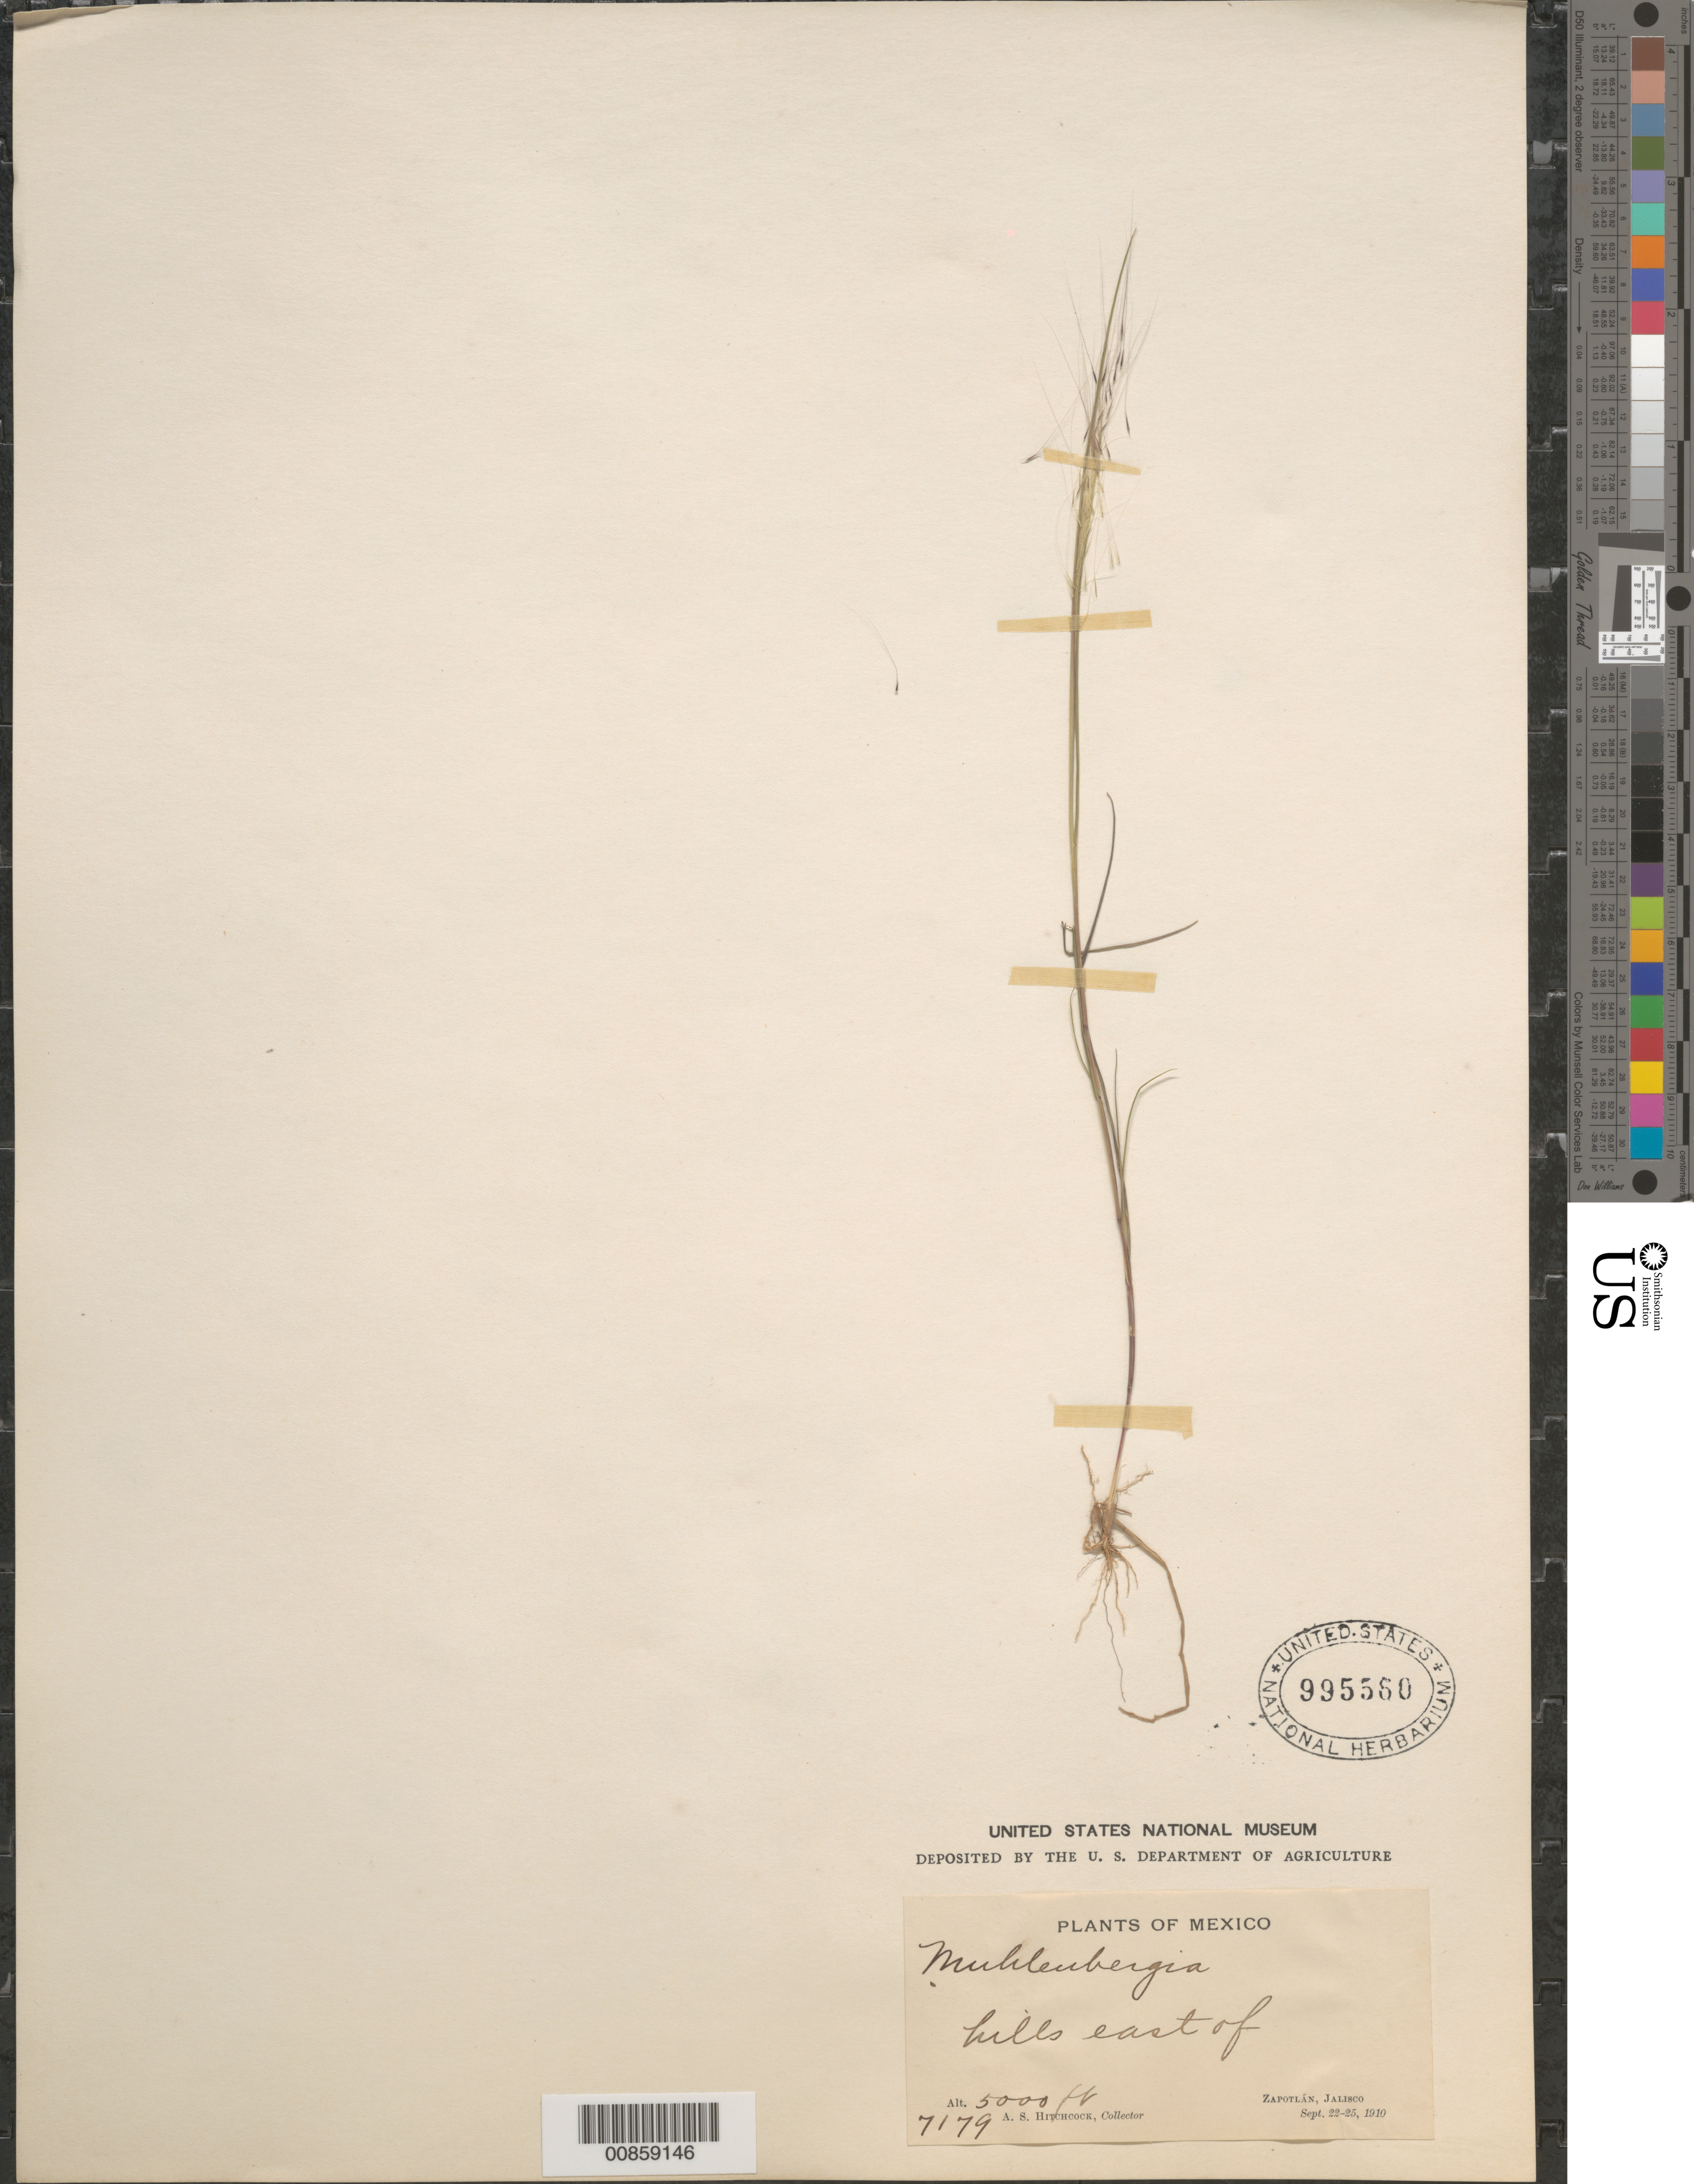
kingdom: Plantae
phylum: Tracheophyta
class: Liliopsida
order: Poales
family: Poaceae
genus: Muhlenbergia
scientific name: Muhlenbergia implicata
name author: (Kunth) Trin.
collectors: A. S. Hitchcock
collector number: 7179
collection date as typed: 22 Sep 1910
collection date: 1910-09-22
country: Mexico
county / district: Zapotlán del Rey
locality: Hills E of Zapotlán, mpio. Zapotlán del Rey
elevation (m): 1524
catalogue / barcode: US 995560